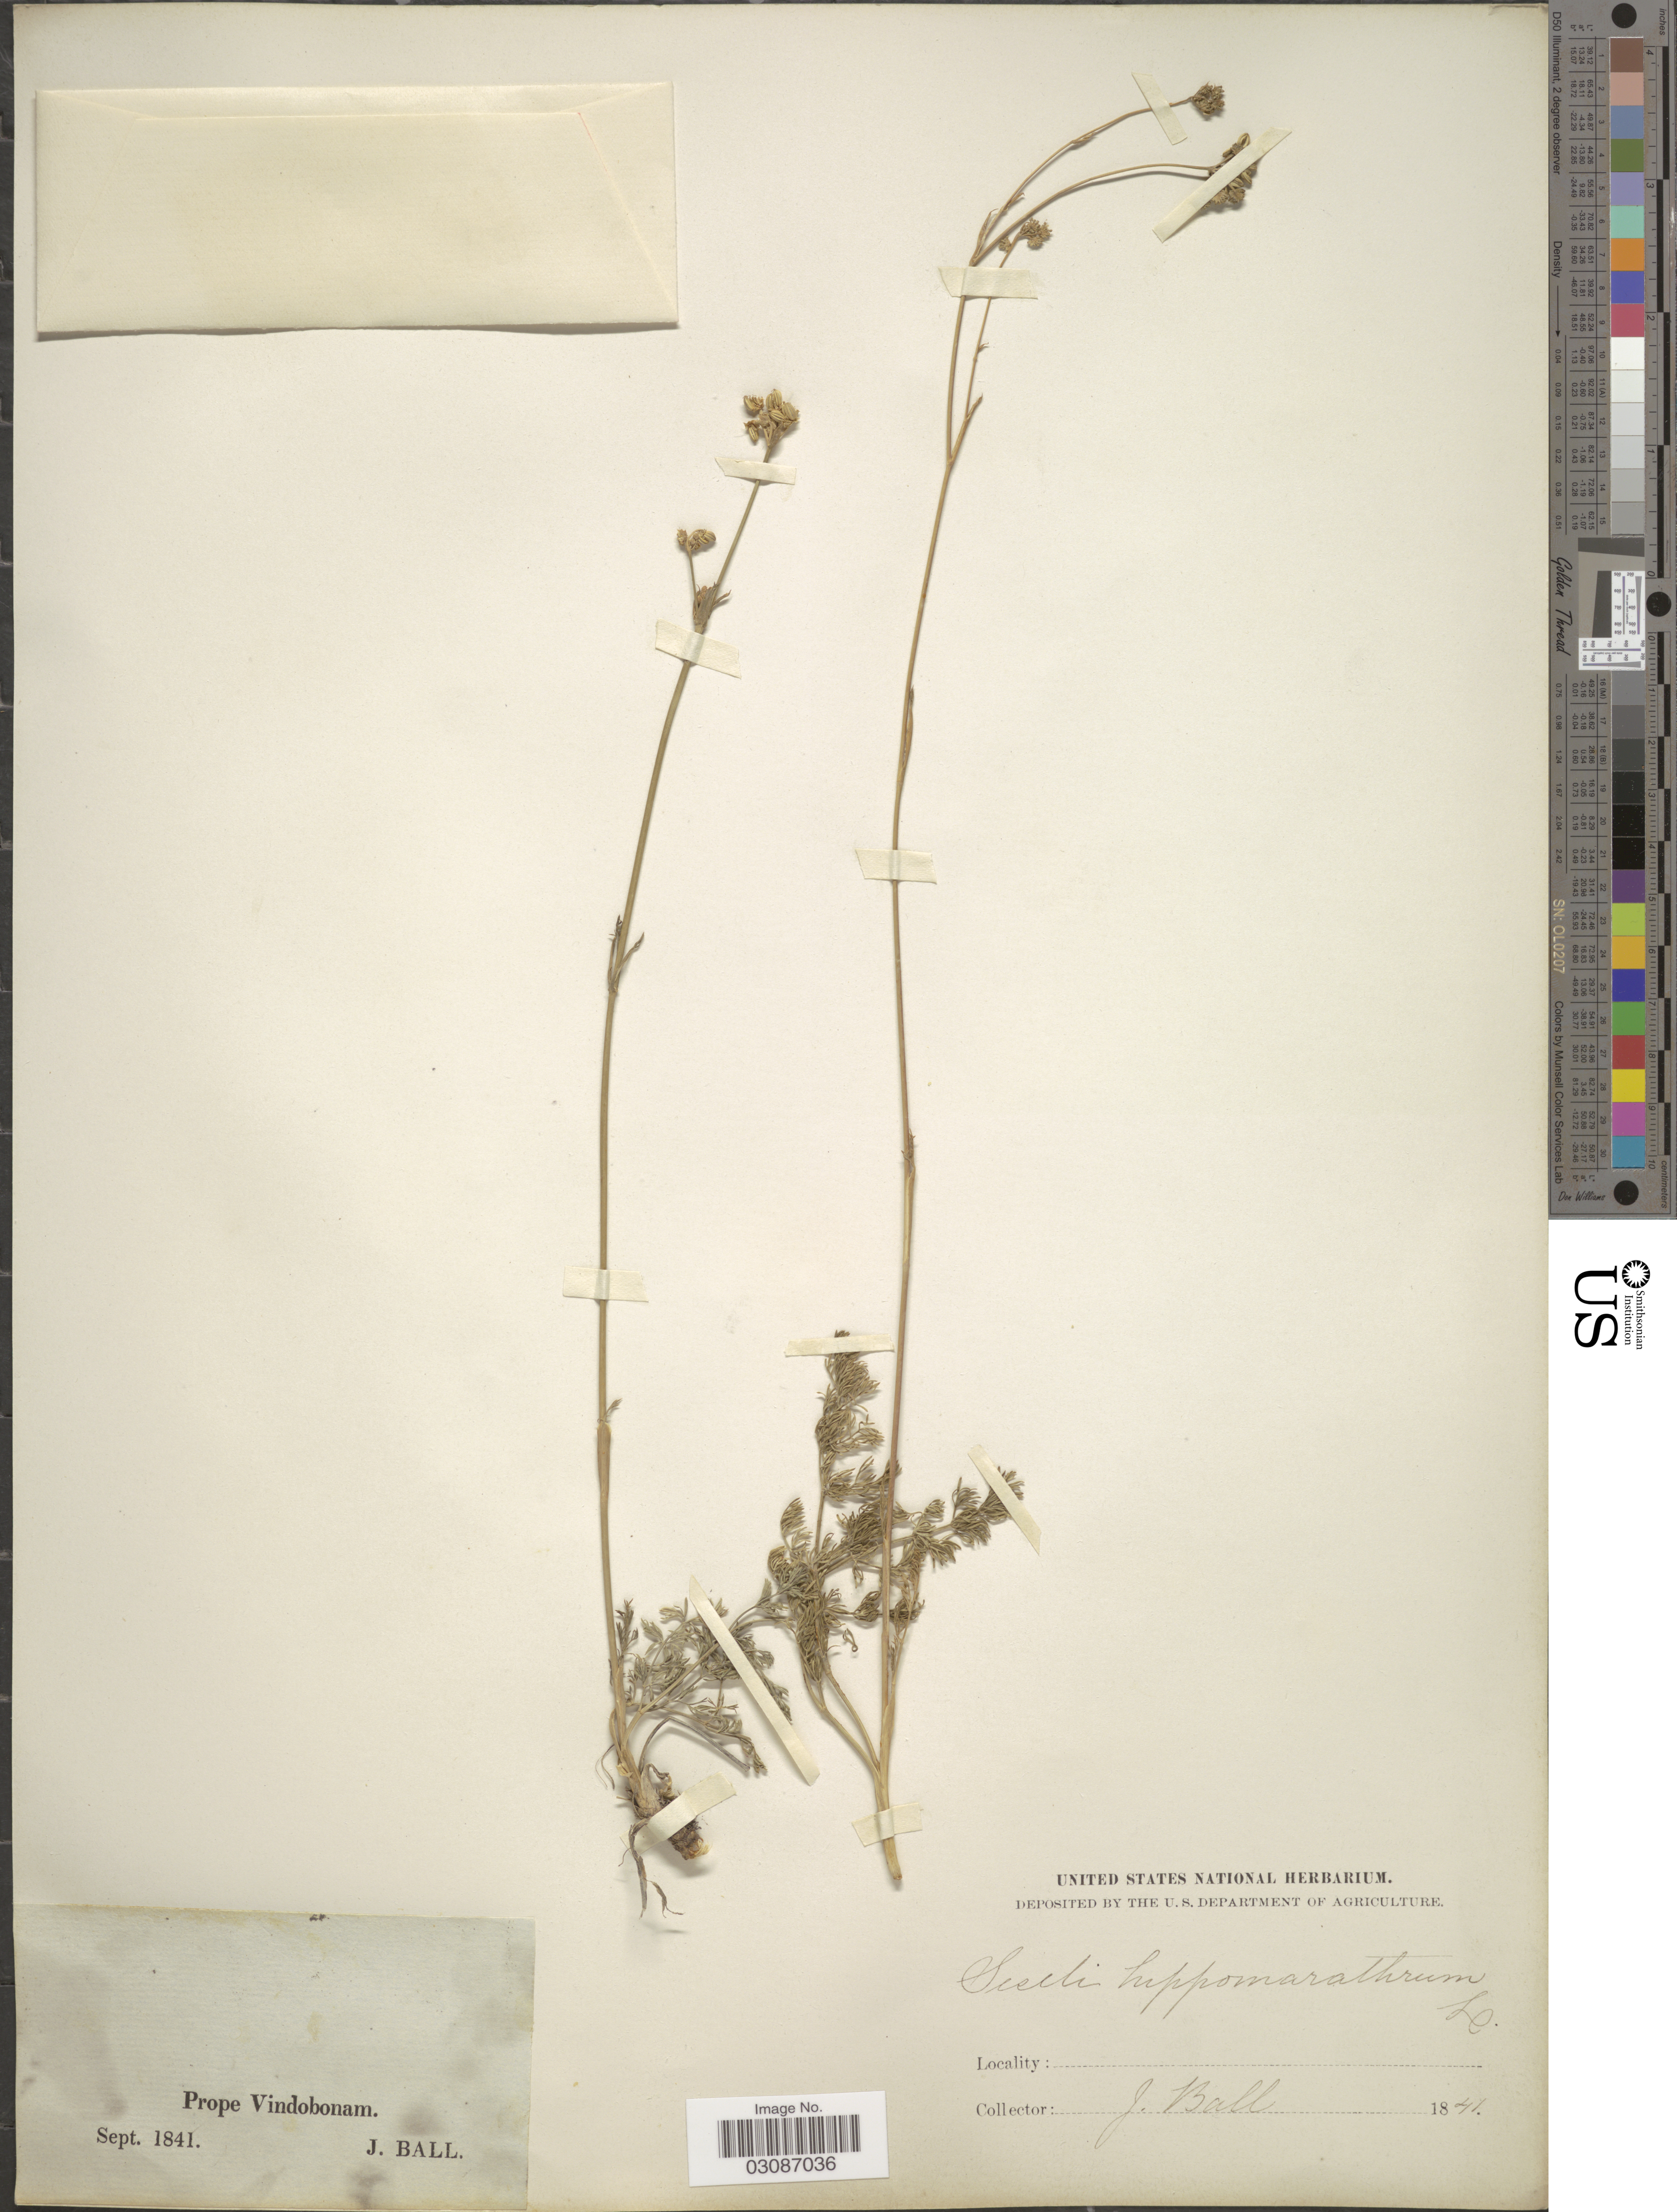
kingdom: Plantae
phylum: Tracheophyta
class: Magnoliopsida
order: Apiales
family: Apiaceae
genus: Seseli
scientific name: Seseli hippomarathrum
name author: Jacq.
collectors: J. Ball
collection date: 1841-09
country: Austria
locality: Prope Vindobonam.